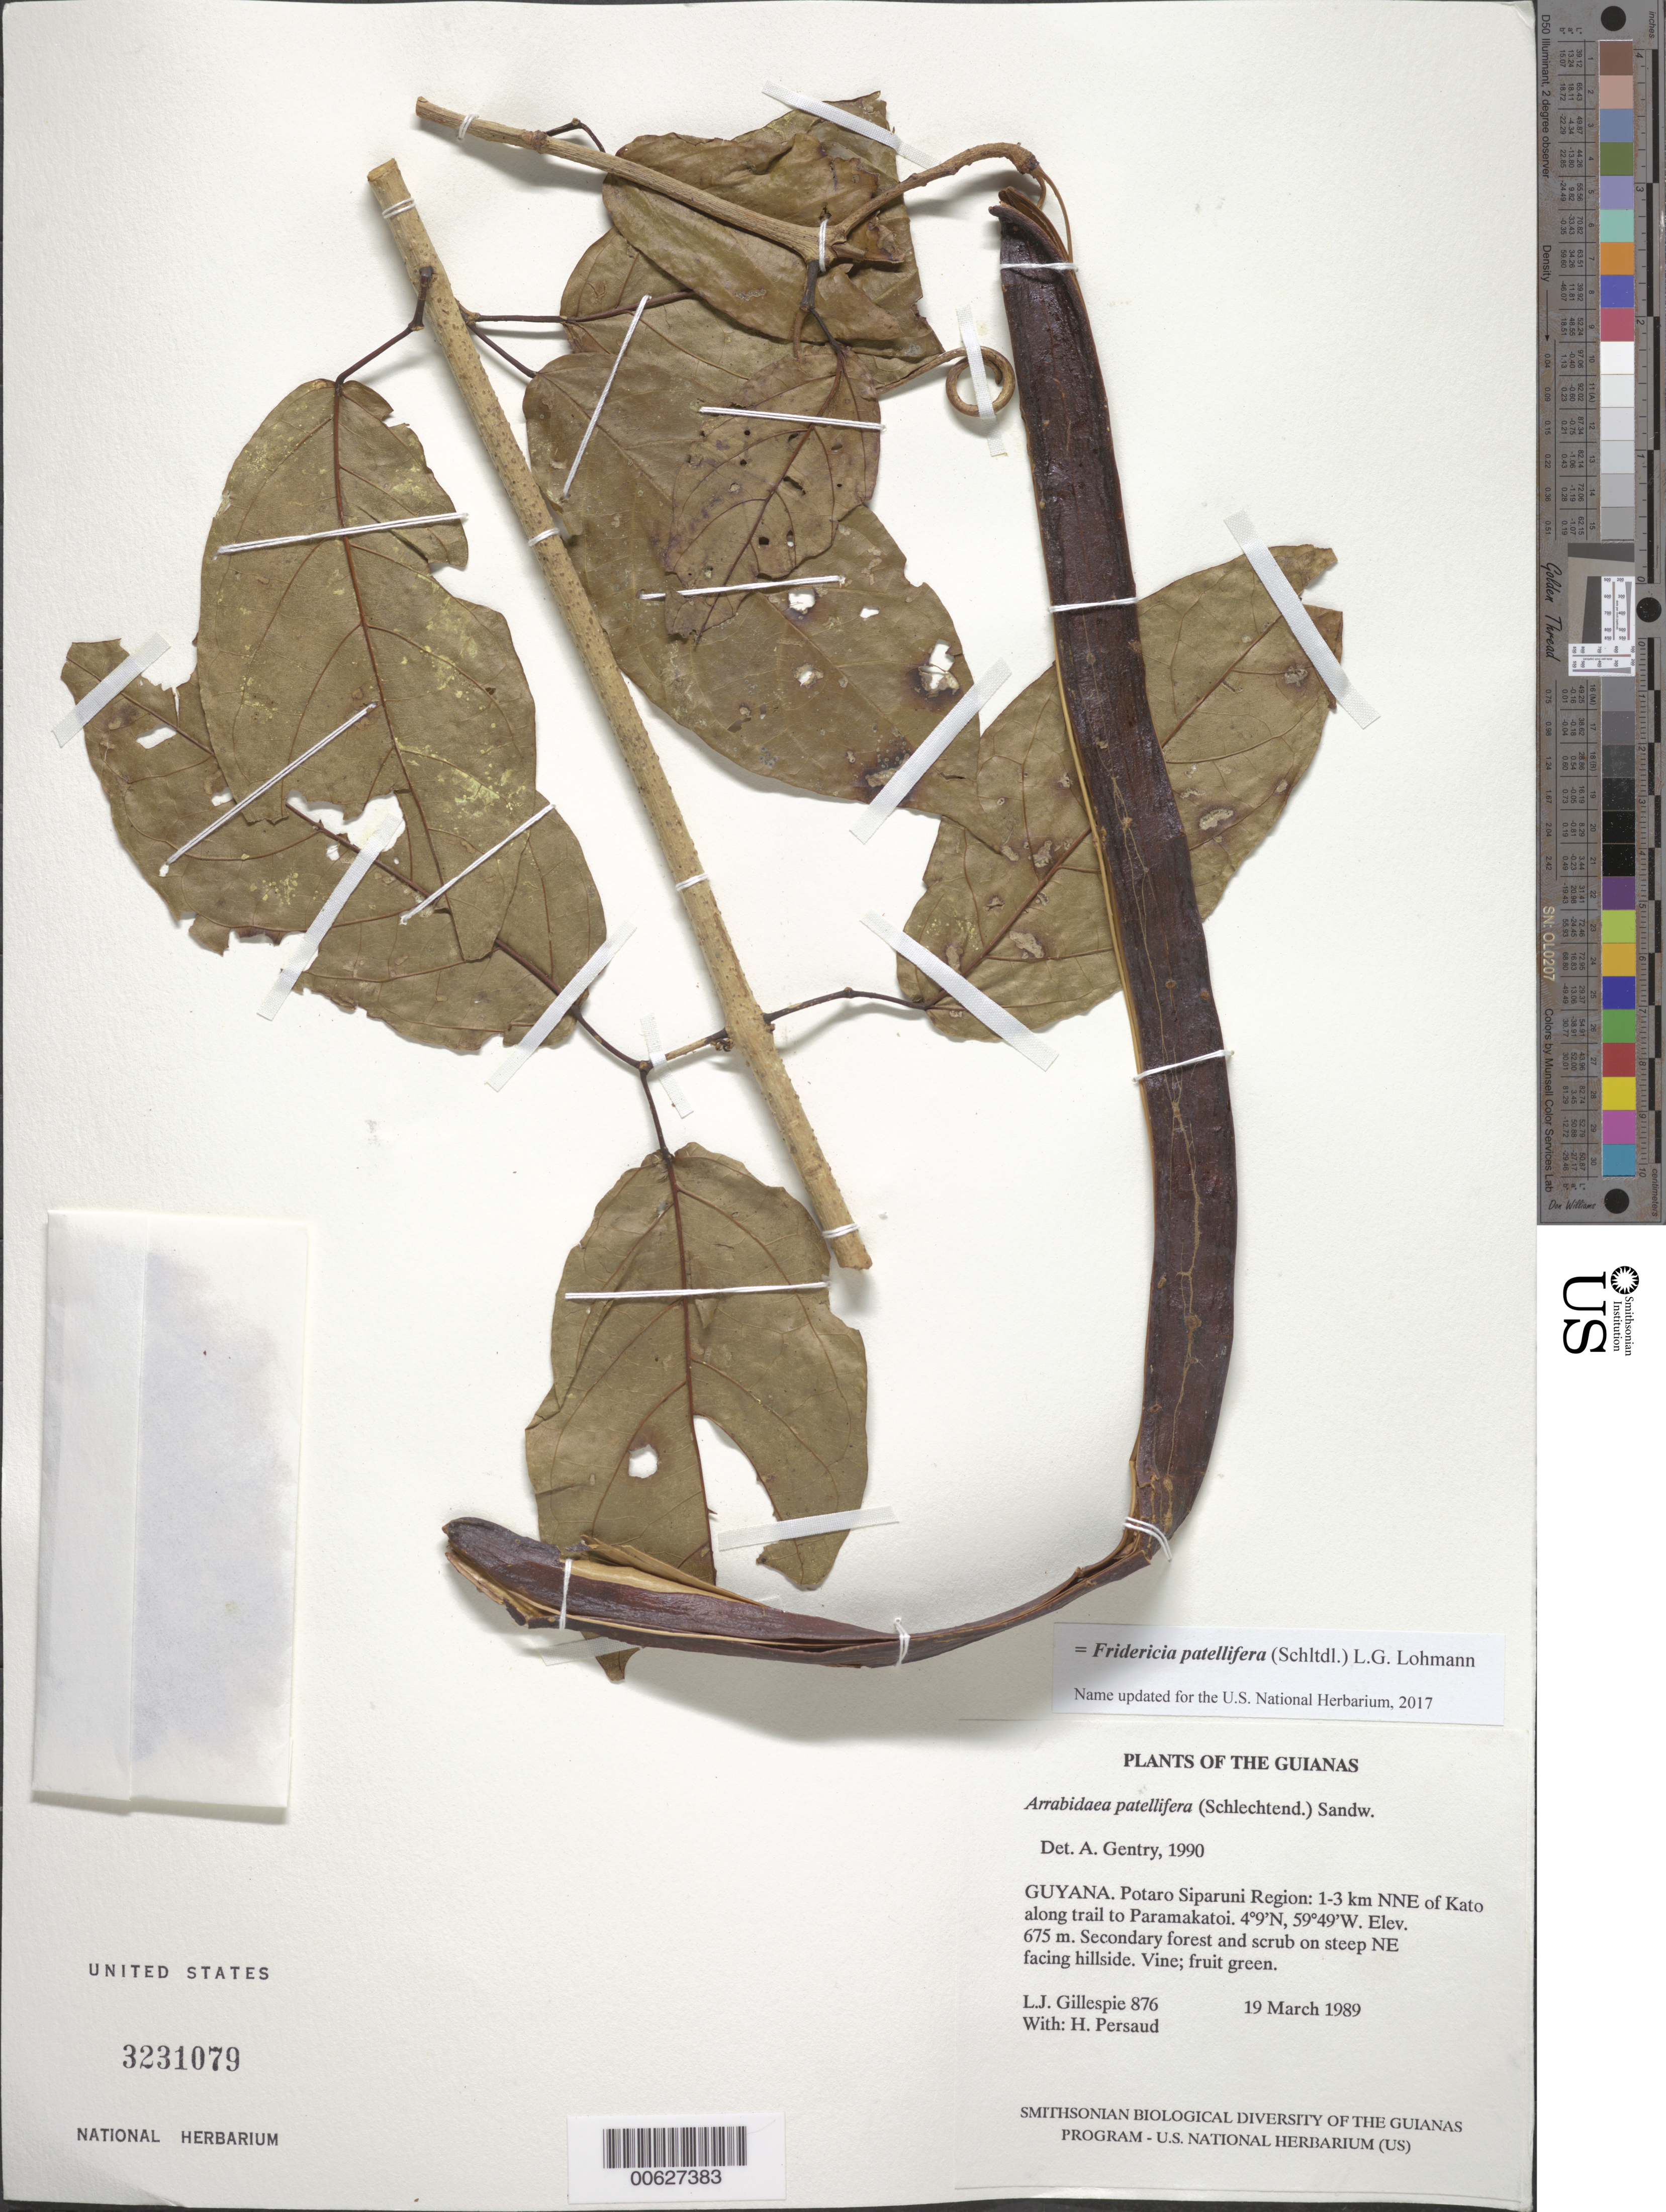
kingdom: Plantae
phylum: Tracheophyta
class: Magnoliopsida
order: Lamiales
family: Bignoniaceae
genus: Fridericia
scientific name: Fridericia patellifera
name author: (Schltdl.) L.G. Lohmann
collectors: L. J. Gillespie & H. Persaud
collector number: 876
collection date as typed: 19 March 1989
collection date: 1989-03-19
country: Guyana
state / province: Potaro-Siparuni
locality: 1-3 km NNE of Kato along trail to Paramakatoi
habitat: Secondary forest and scrub on steep NE facing hillside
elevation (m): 675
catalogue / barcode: US 3231079